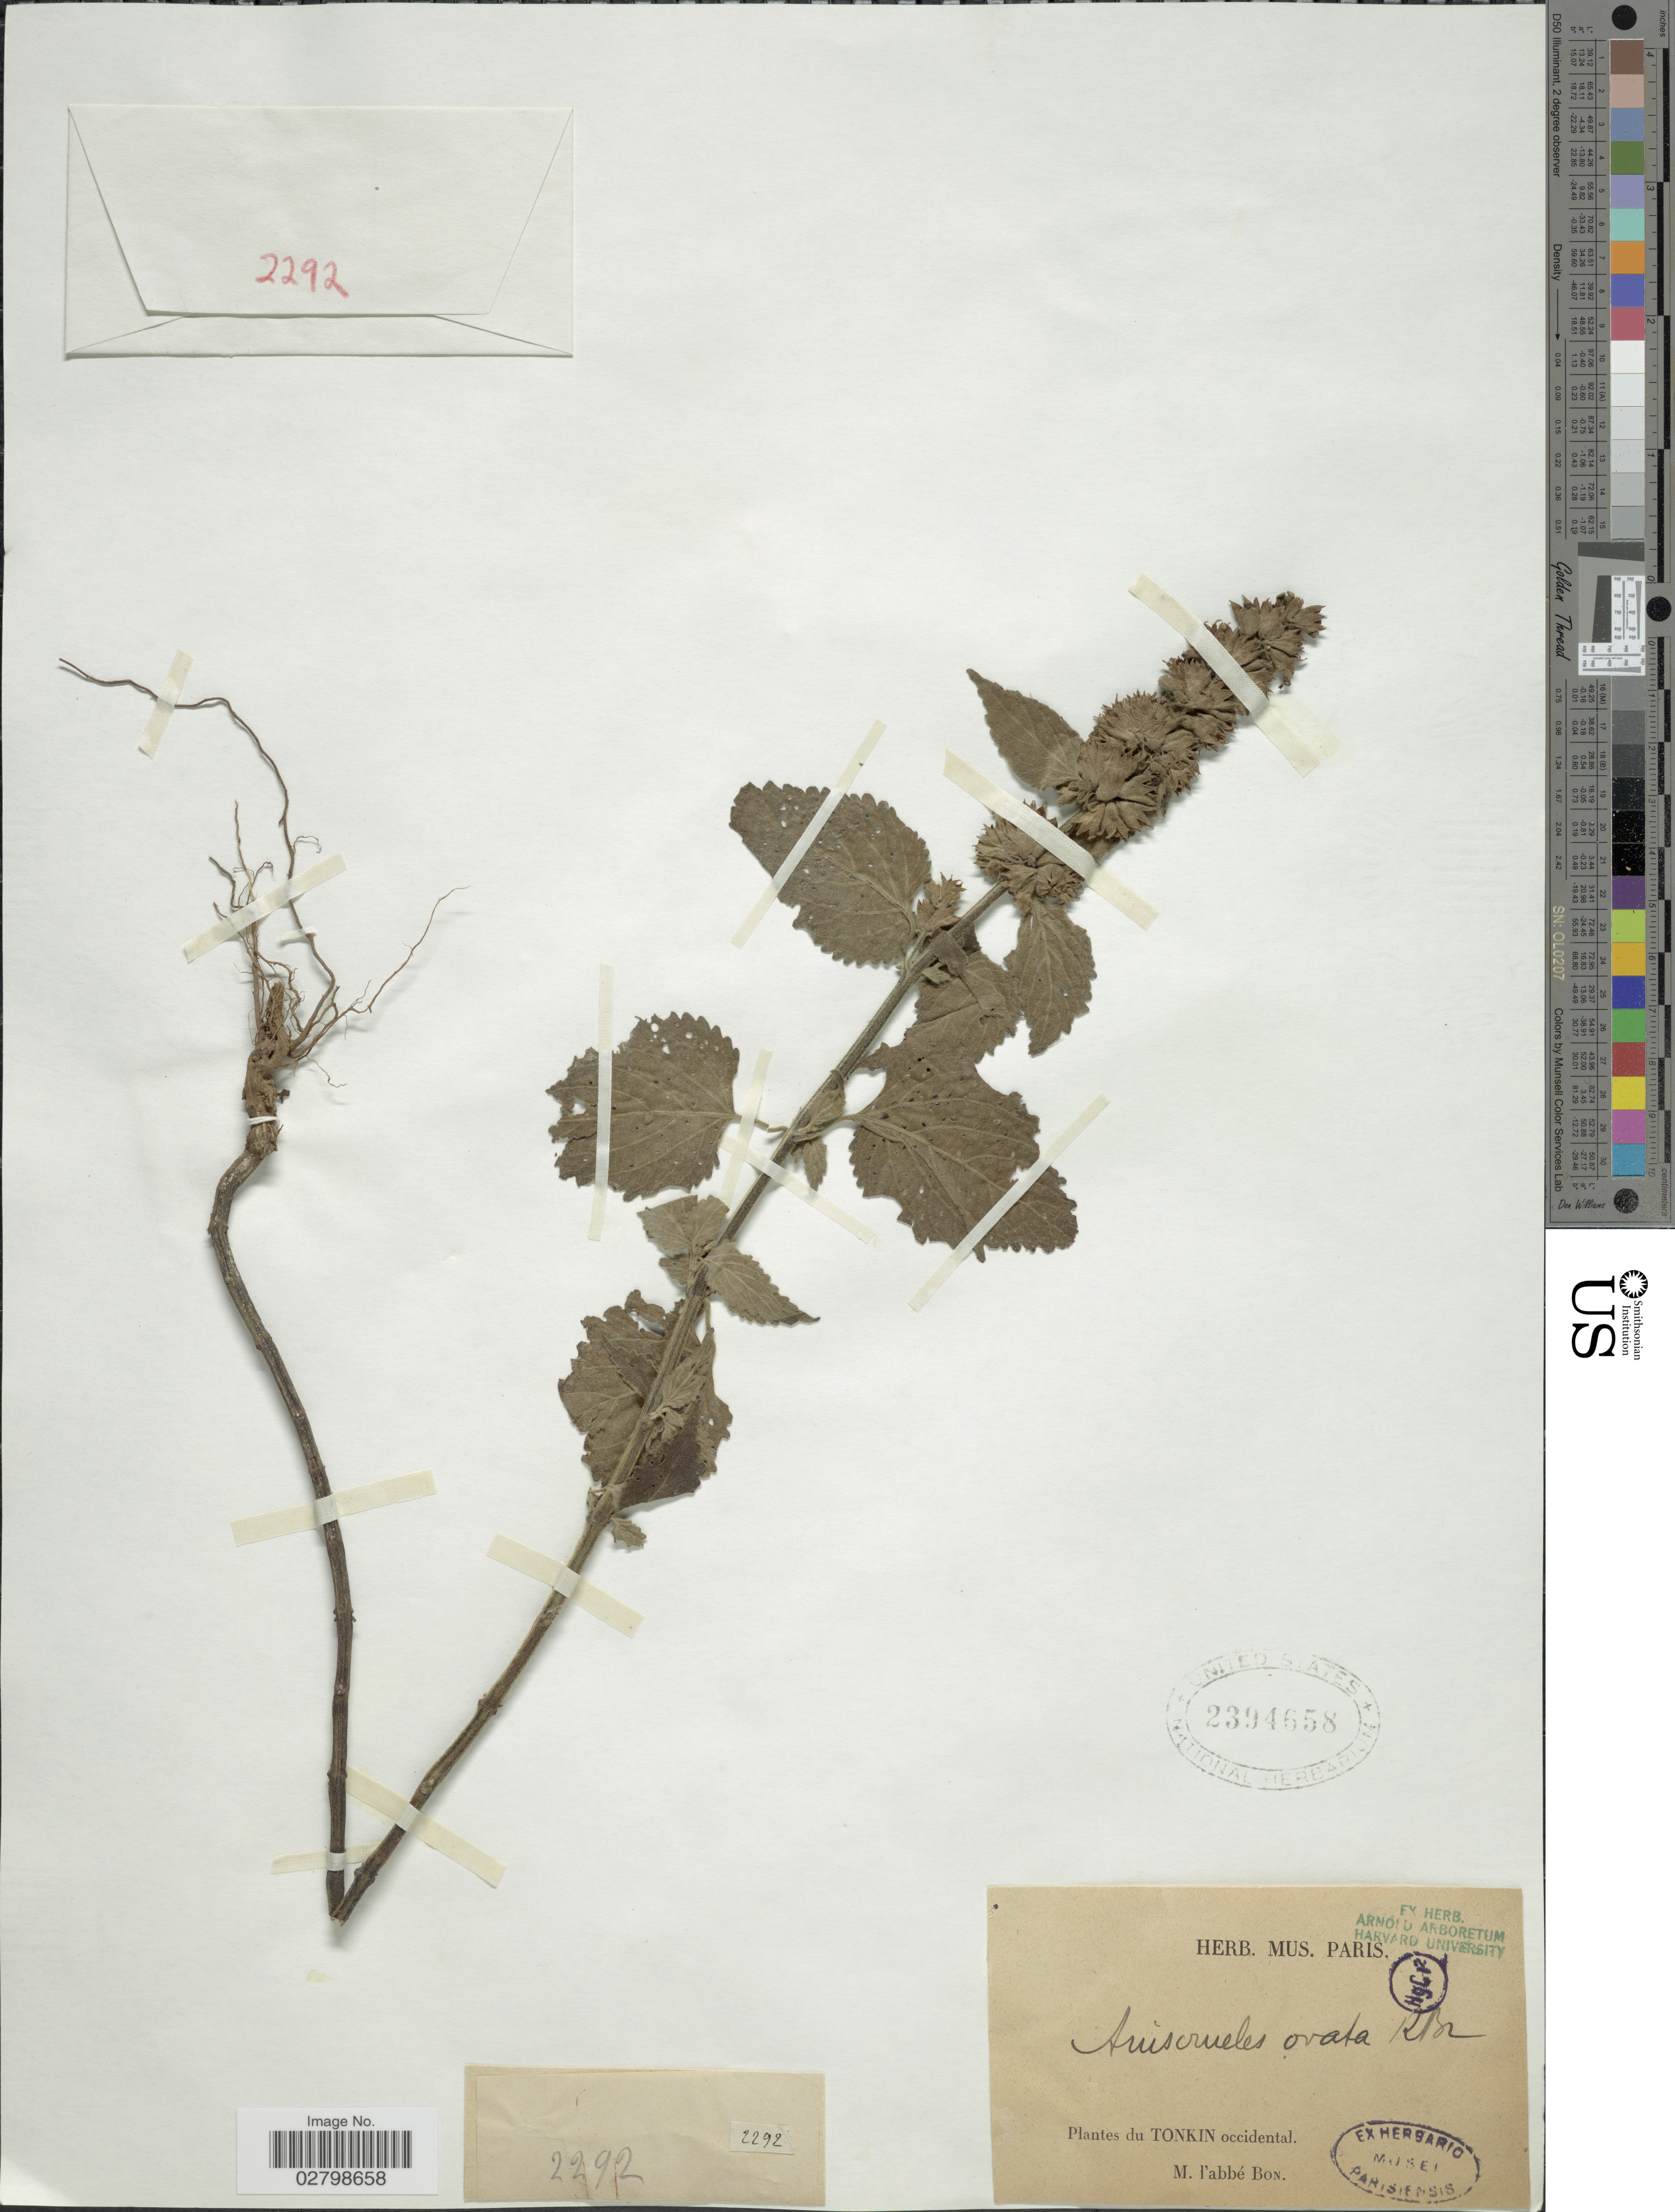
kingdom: Plantae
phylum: Tracheophyta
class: Magnoliopsida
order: Lamiales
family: Lamiaceae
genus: Anisomeles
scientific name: Anisomeles indica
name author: (L.) Kuntze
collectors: H. F. Bon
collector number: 2292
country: Vietnam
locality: Tonkin occidental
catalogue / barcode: US 2394658